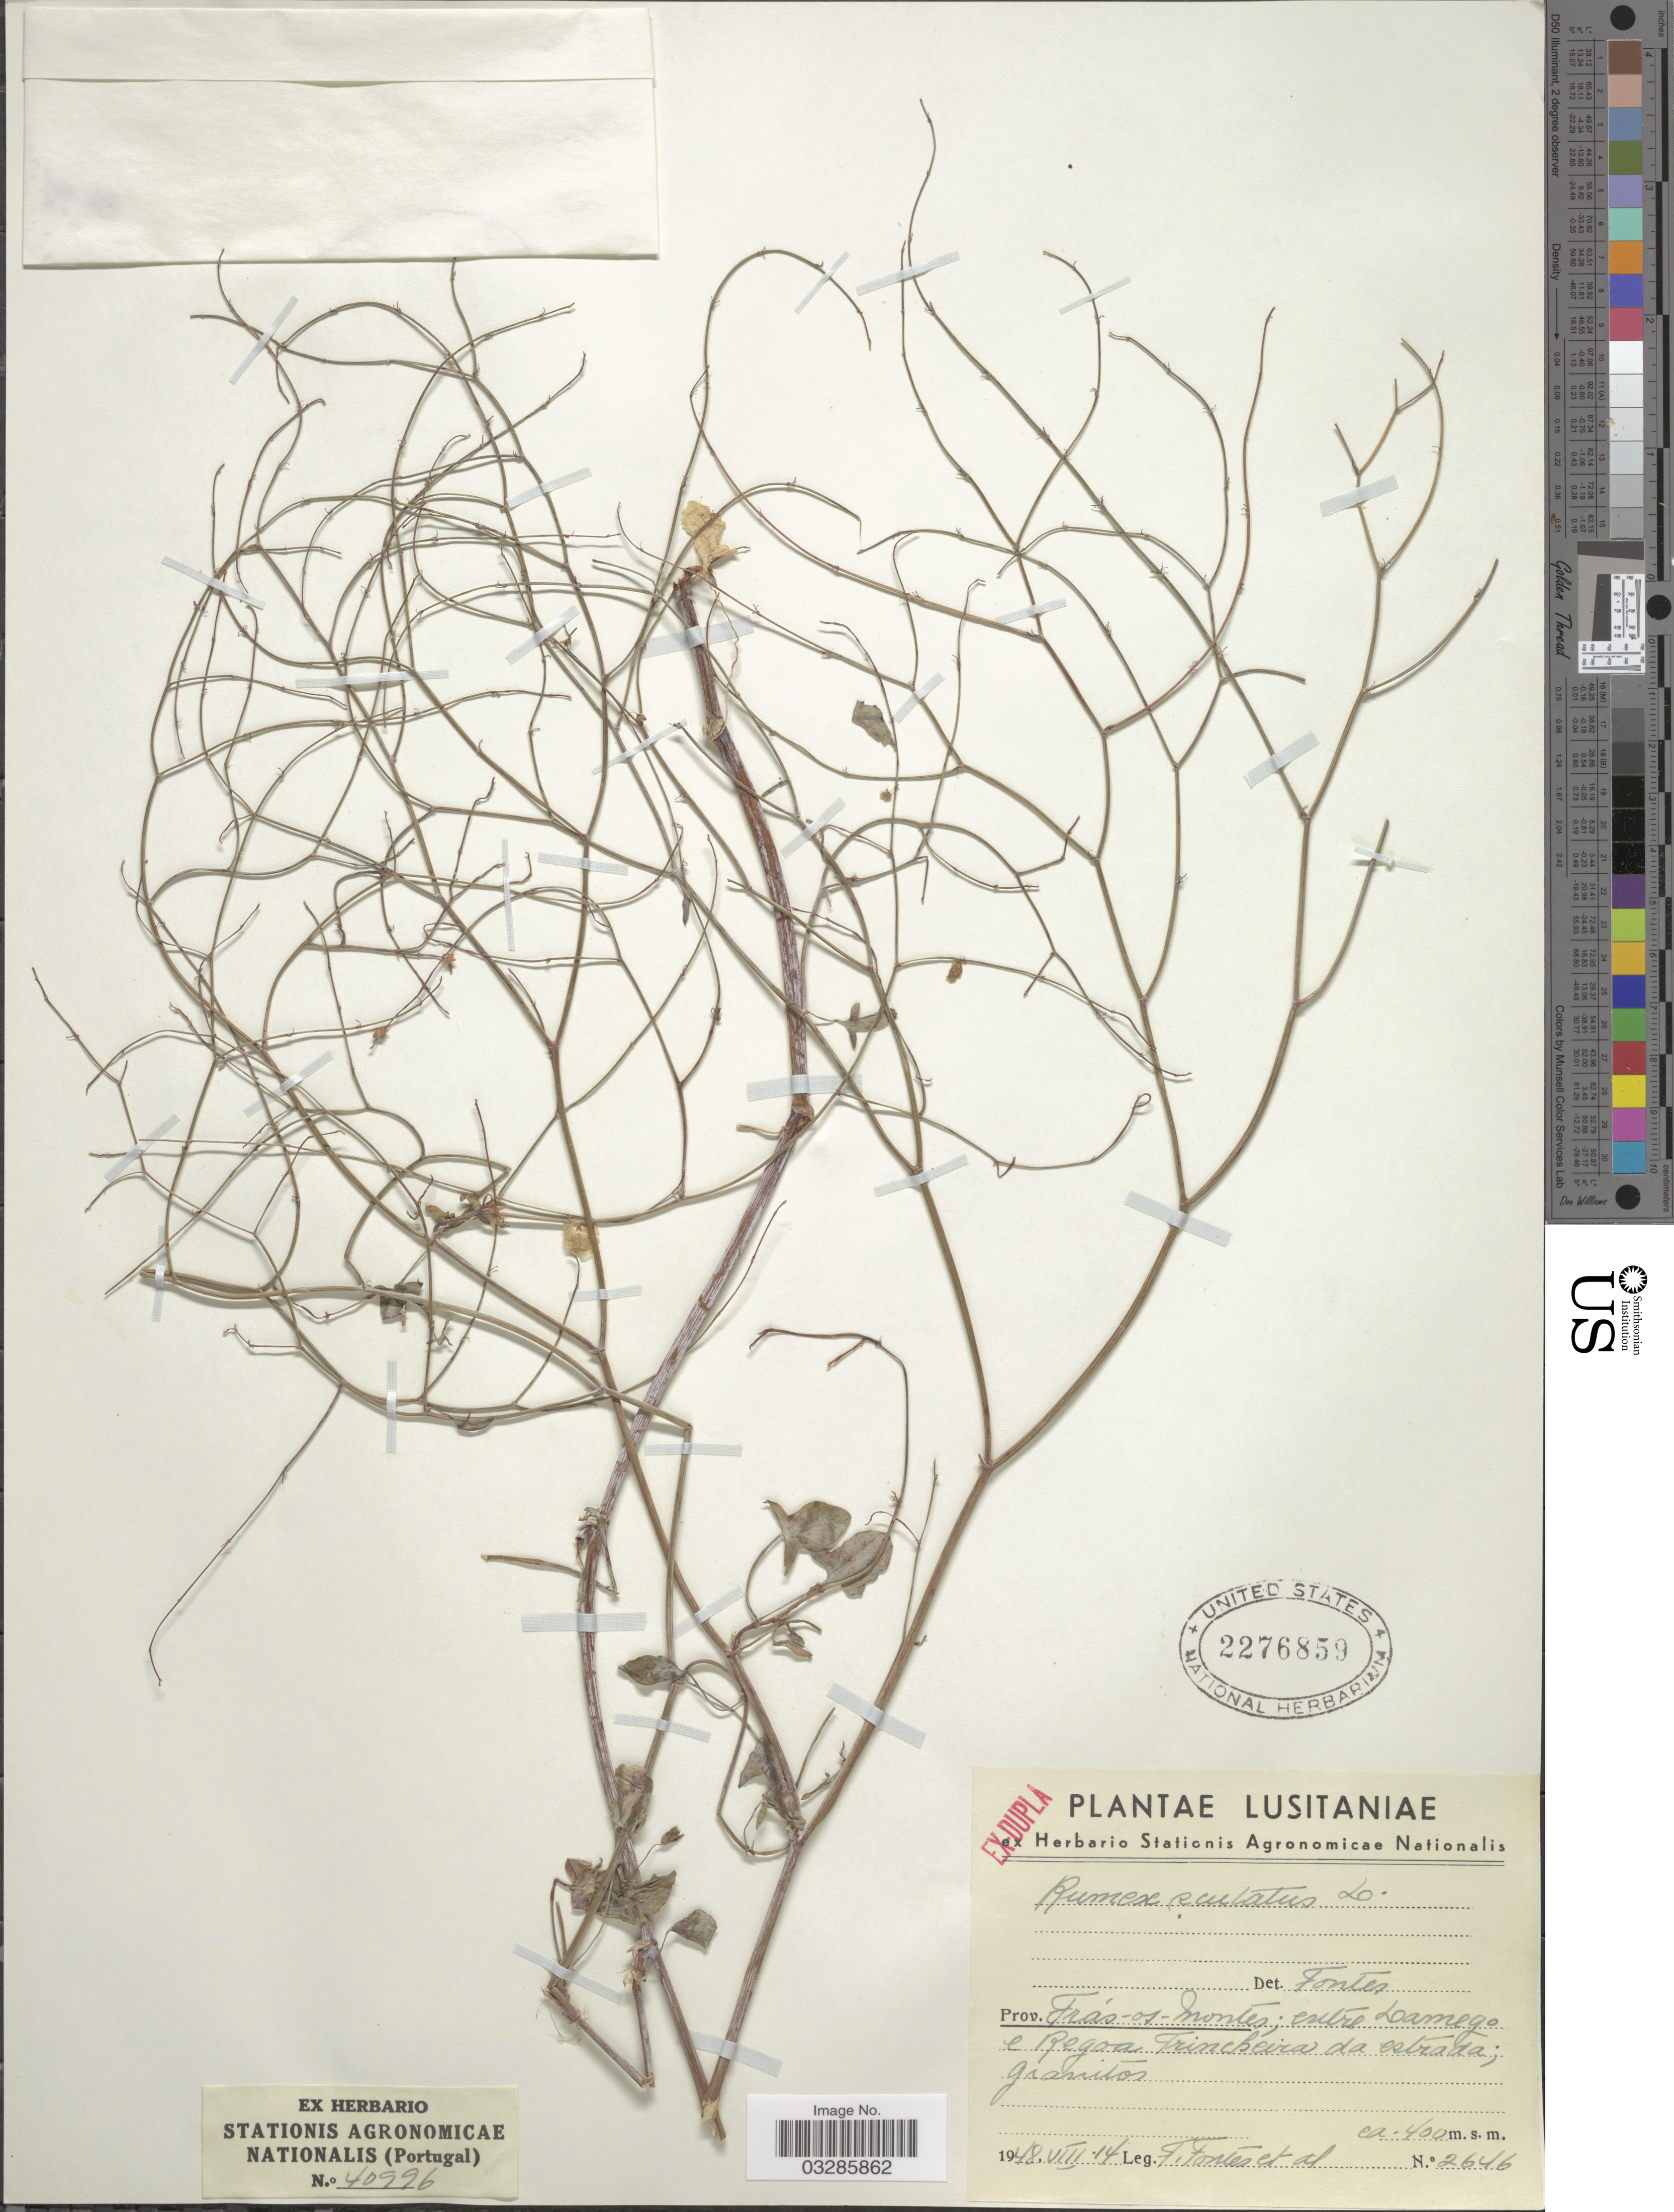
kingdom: Plantae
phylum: Tracheophyta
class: Magnoliopsida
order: Caryophyllales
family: Polygonaceae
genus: Rumex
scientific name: Rumex scutatus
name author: L.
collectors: Fontes, F. & et al.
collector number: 2646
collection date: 1948-08-14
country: Portugal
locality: Lusitaniae, Prov. Frás-os-montes; entré Lamego e Regoa Trincheira da estrada.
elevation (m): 400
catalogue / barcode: US 2276859